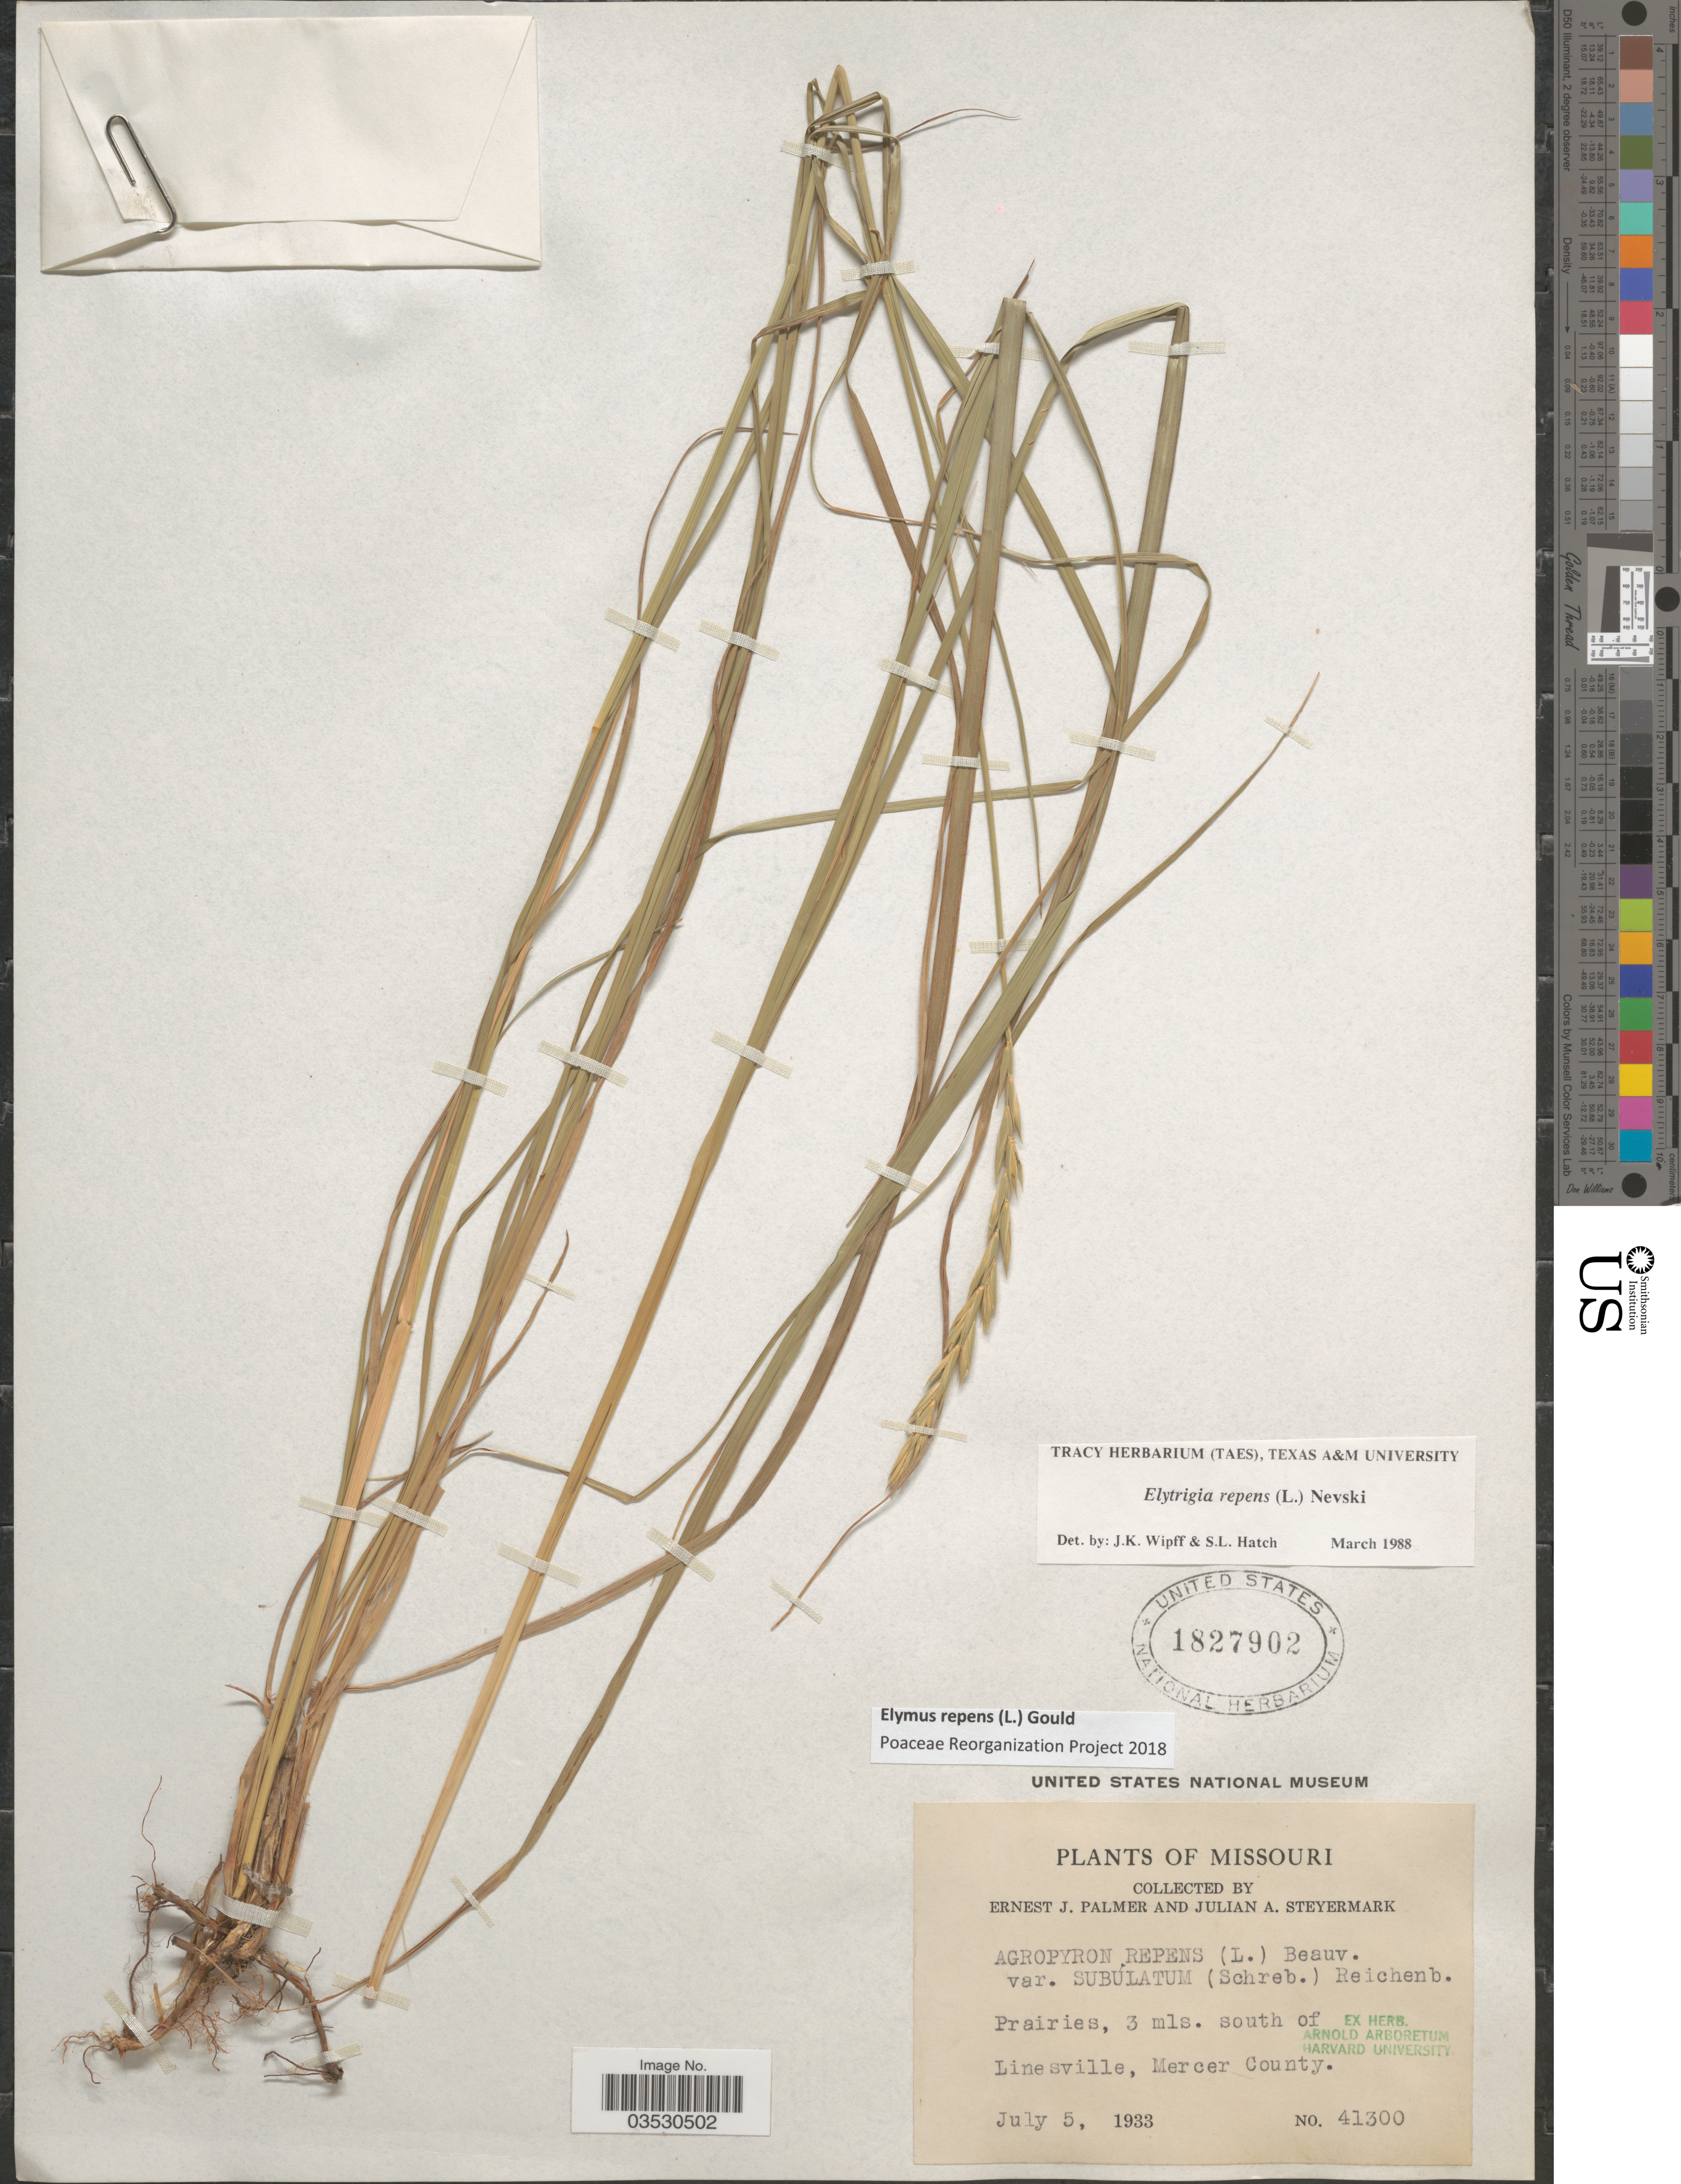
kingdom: Plantae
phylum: Tracheophyta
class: Liliopsida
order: Poales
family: Poaceae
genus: Elymus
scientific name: Elymus repens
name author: (L.) Gould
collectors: E. J. Palmer & J. Steyermark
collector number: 41300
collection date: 1933-07-05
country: United States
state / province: Missouri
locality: Prairies, 3 mls. south of Linesville, Mercer County.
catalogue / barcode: US 1827902